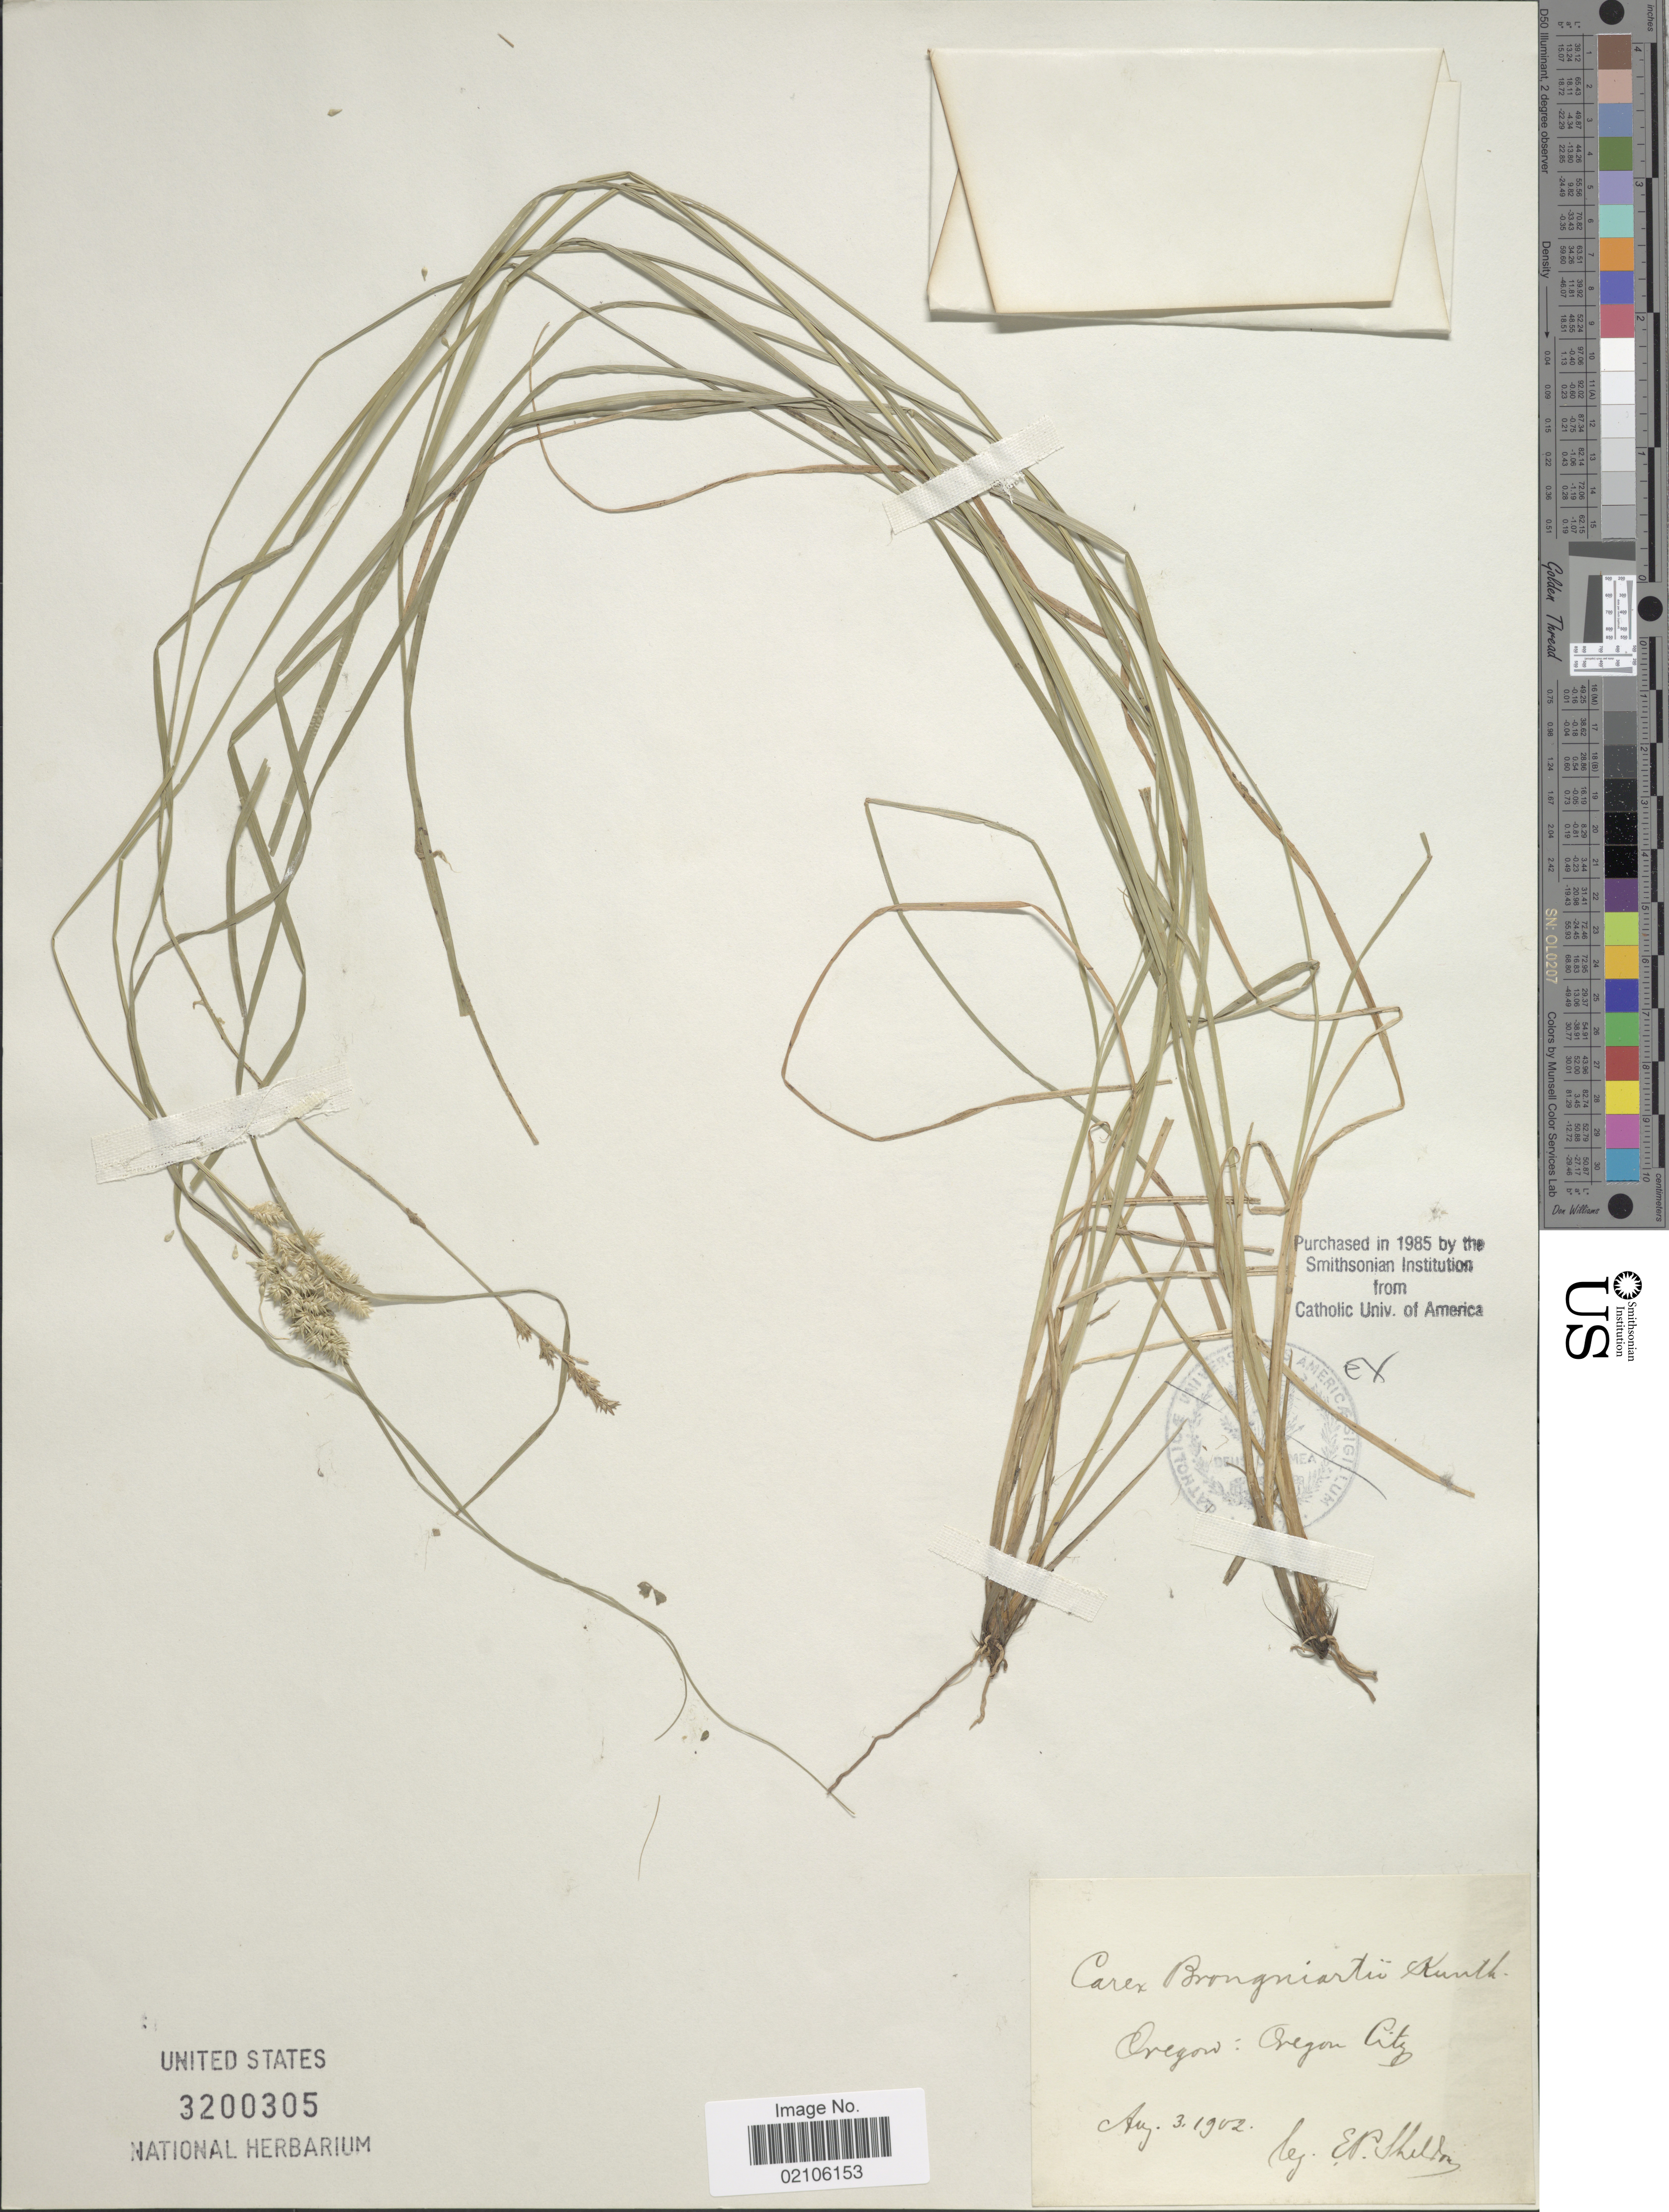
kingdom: Plantae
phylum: Tracheophyta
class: Liliopsida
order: Poales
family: Cyperaceae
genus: Carex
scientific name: Carex brongniartii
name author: Kunth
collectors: E. P. Sheldon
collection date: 1902-08-03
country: United States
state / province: Oregon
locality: Oregon City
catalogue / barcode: US 3200305